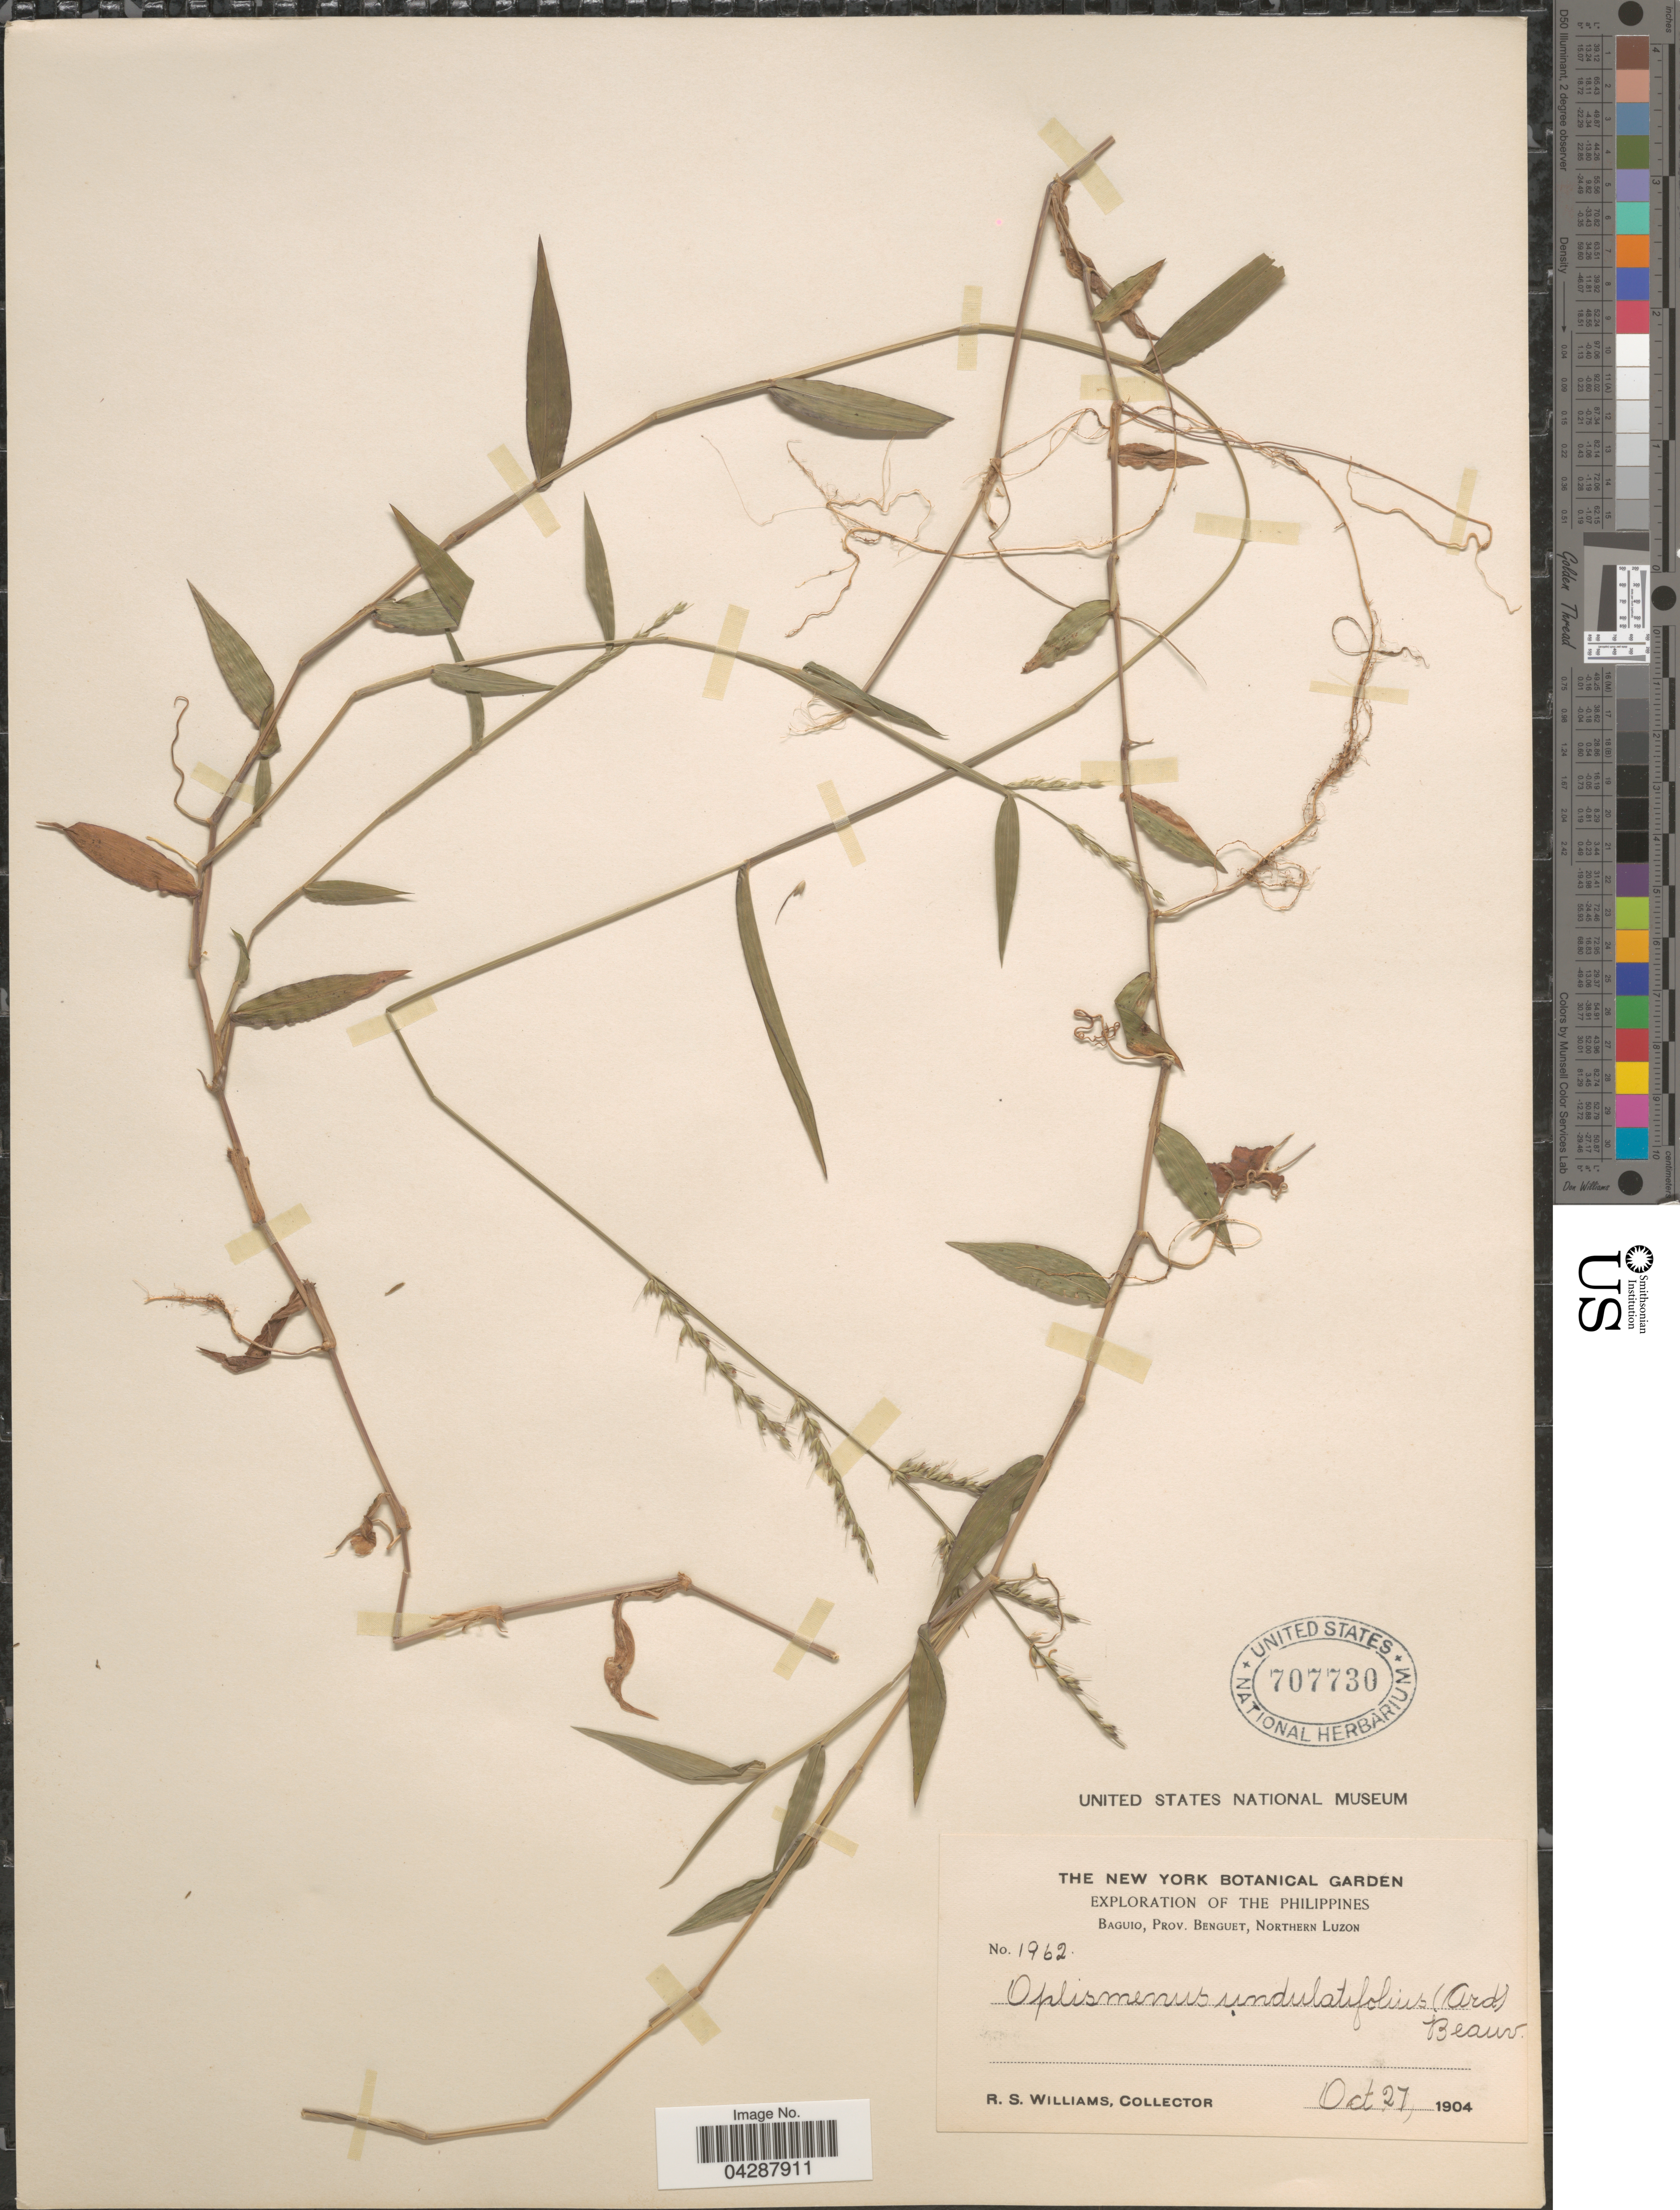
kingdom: Plantae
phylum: Tracheophyta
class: Liliopsida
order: Poales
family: Poaceae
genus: Oplismenus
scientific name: Oplismenus compositus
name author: (L.) P. Beauv.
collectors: R. S. Williams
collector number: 1962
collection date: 1904-10-27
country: Philippines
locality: Exploration of the Philippines. Baguio, Prov. Benguet, Northern Luzon.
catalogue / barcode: US 707730